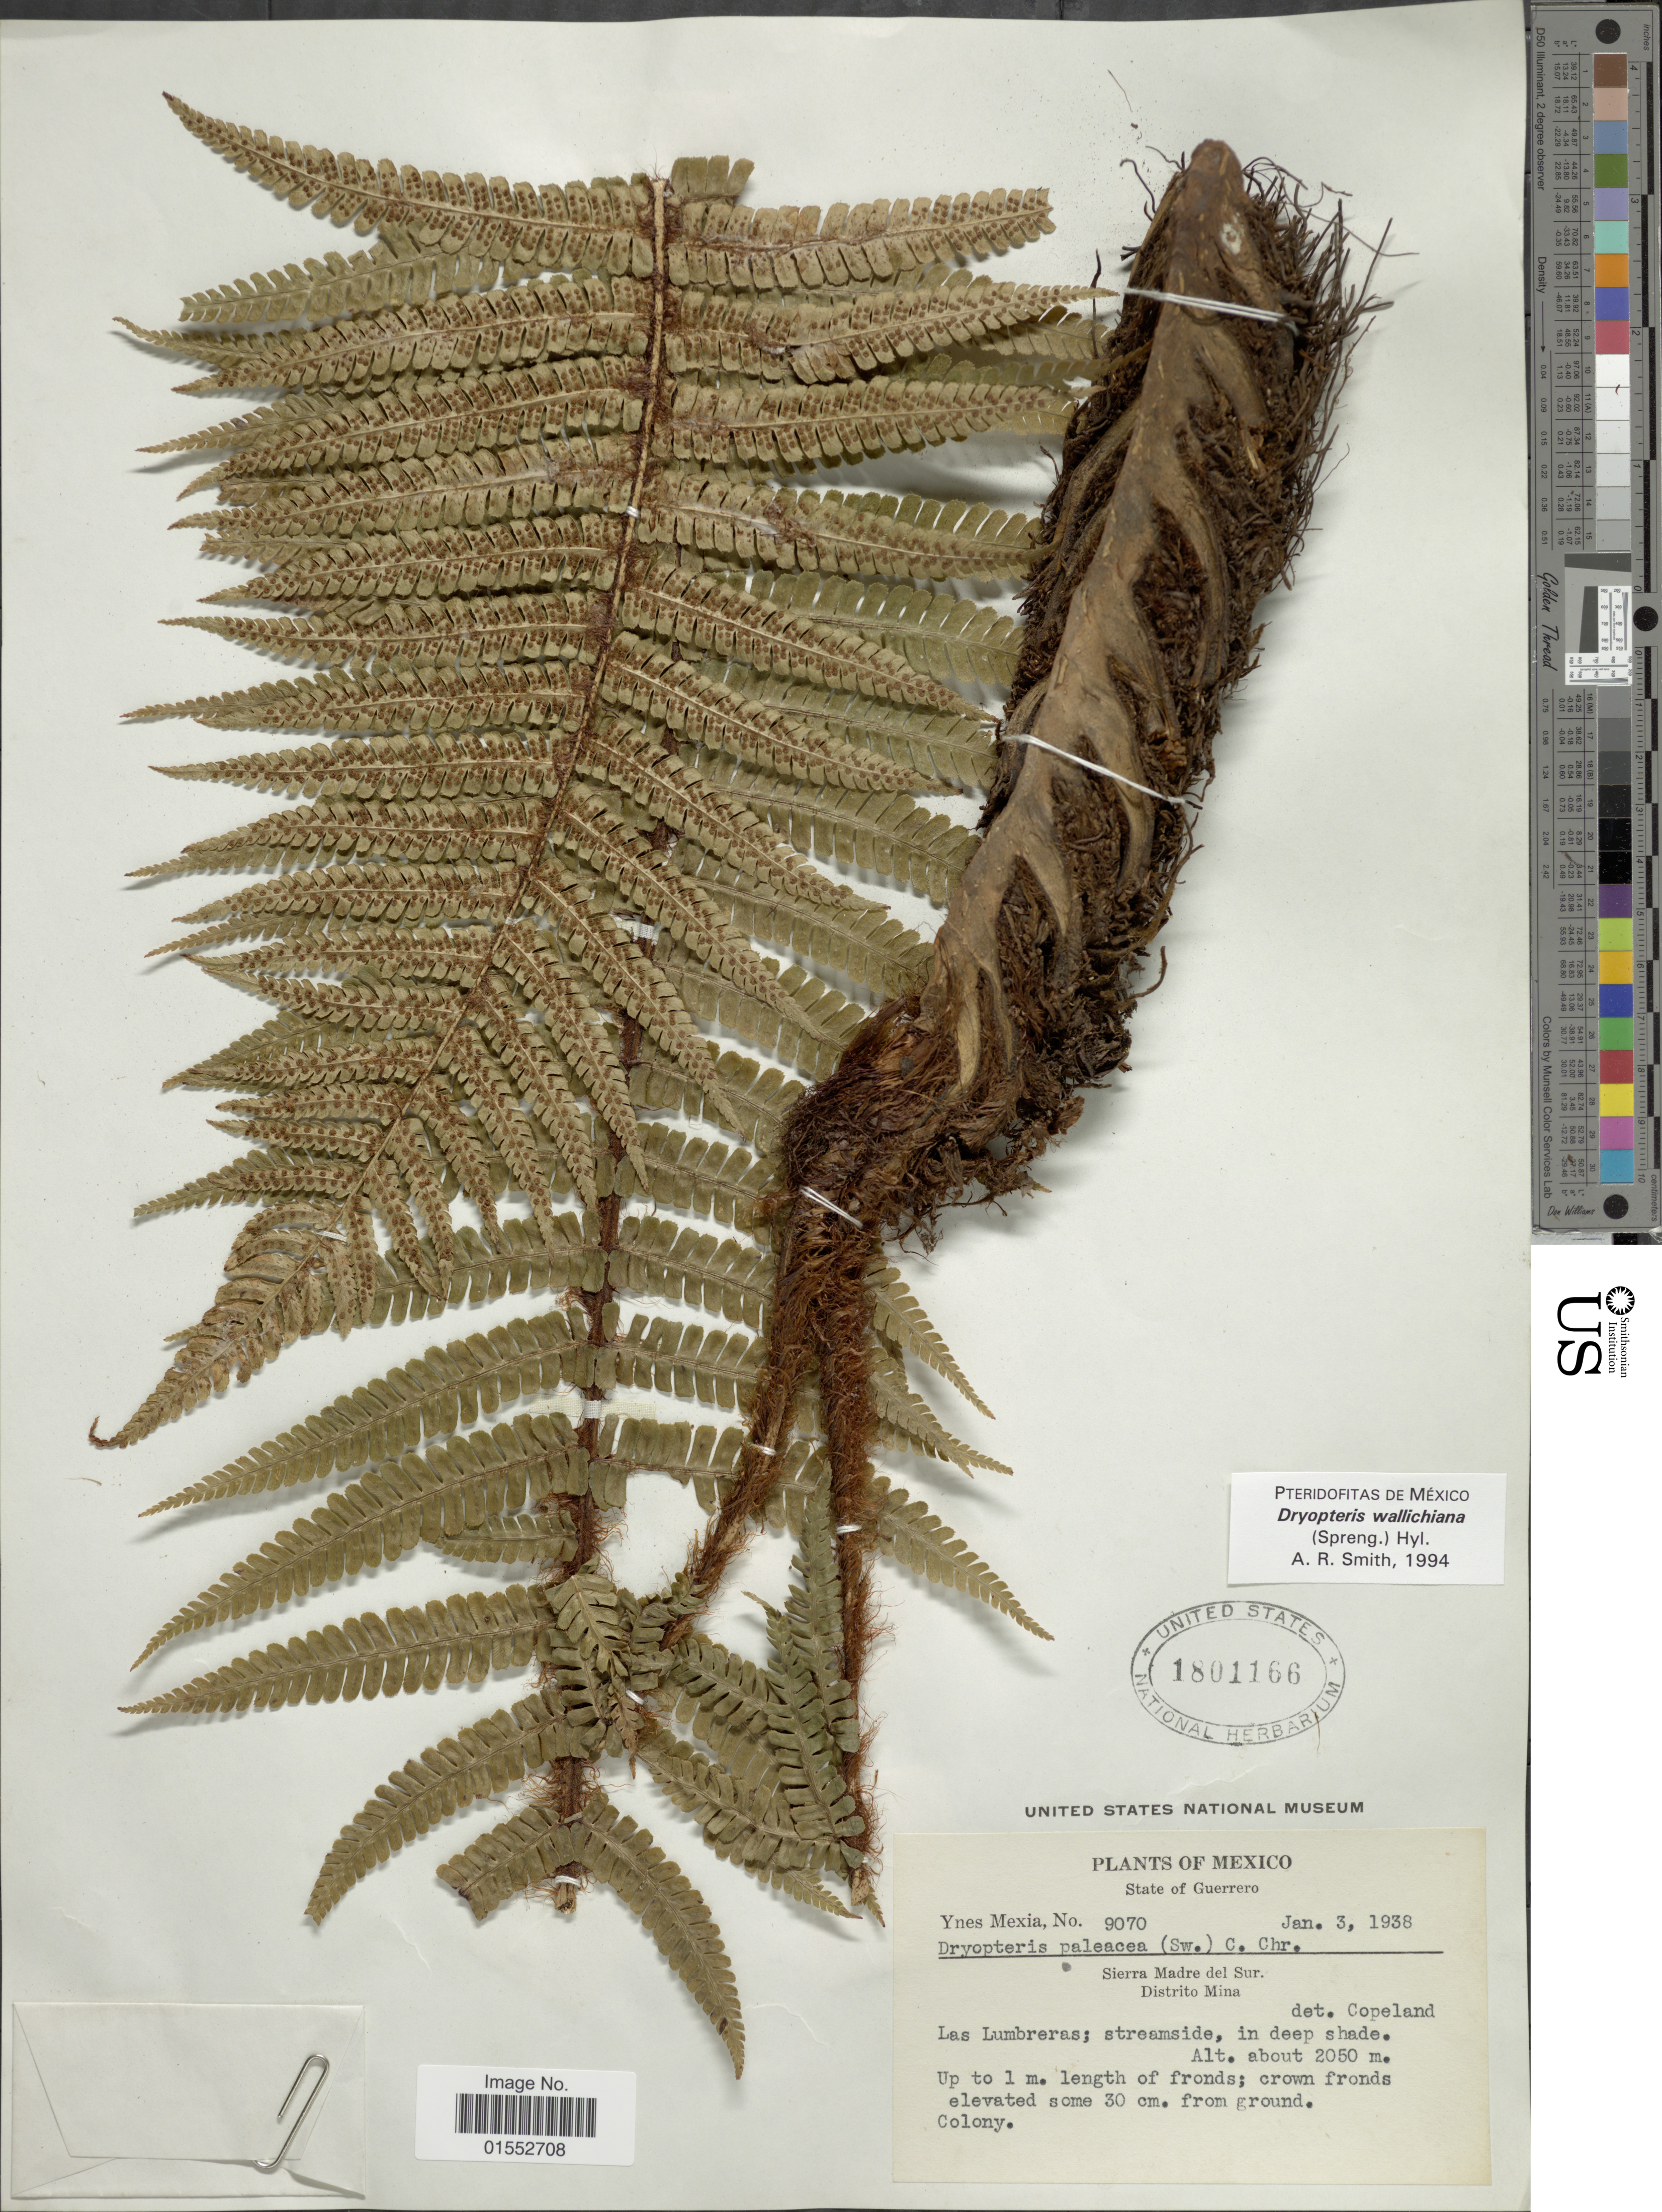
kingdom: Plantae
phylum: Tracheophyta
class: Polypodiopsida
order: Polypodiales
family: Dryopteridaceae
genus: Dryopteris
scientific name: Dryopteris wallichiana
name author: (Spreng.) Hyl.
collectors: Y. Mexia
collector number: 9070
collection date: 1938-01-03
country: Mexico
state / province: Guerrero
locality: Sierra Madre del Sur., Distrito Mina, Lumbreras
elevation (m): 2050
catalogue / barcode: US 1801166